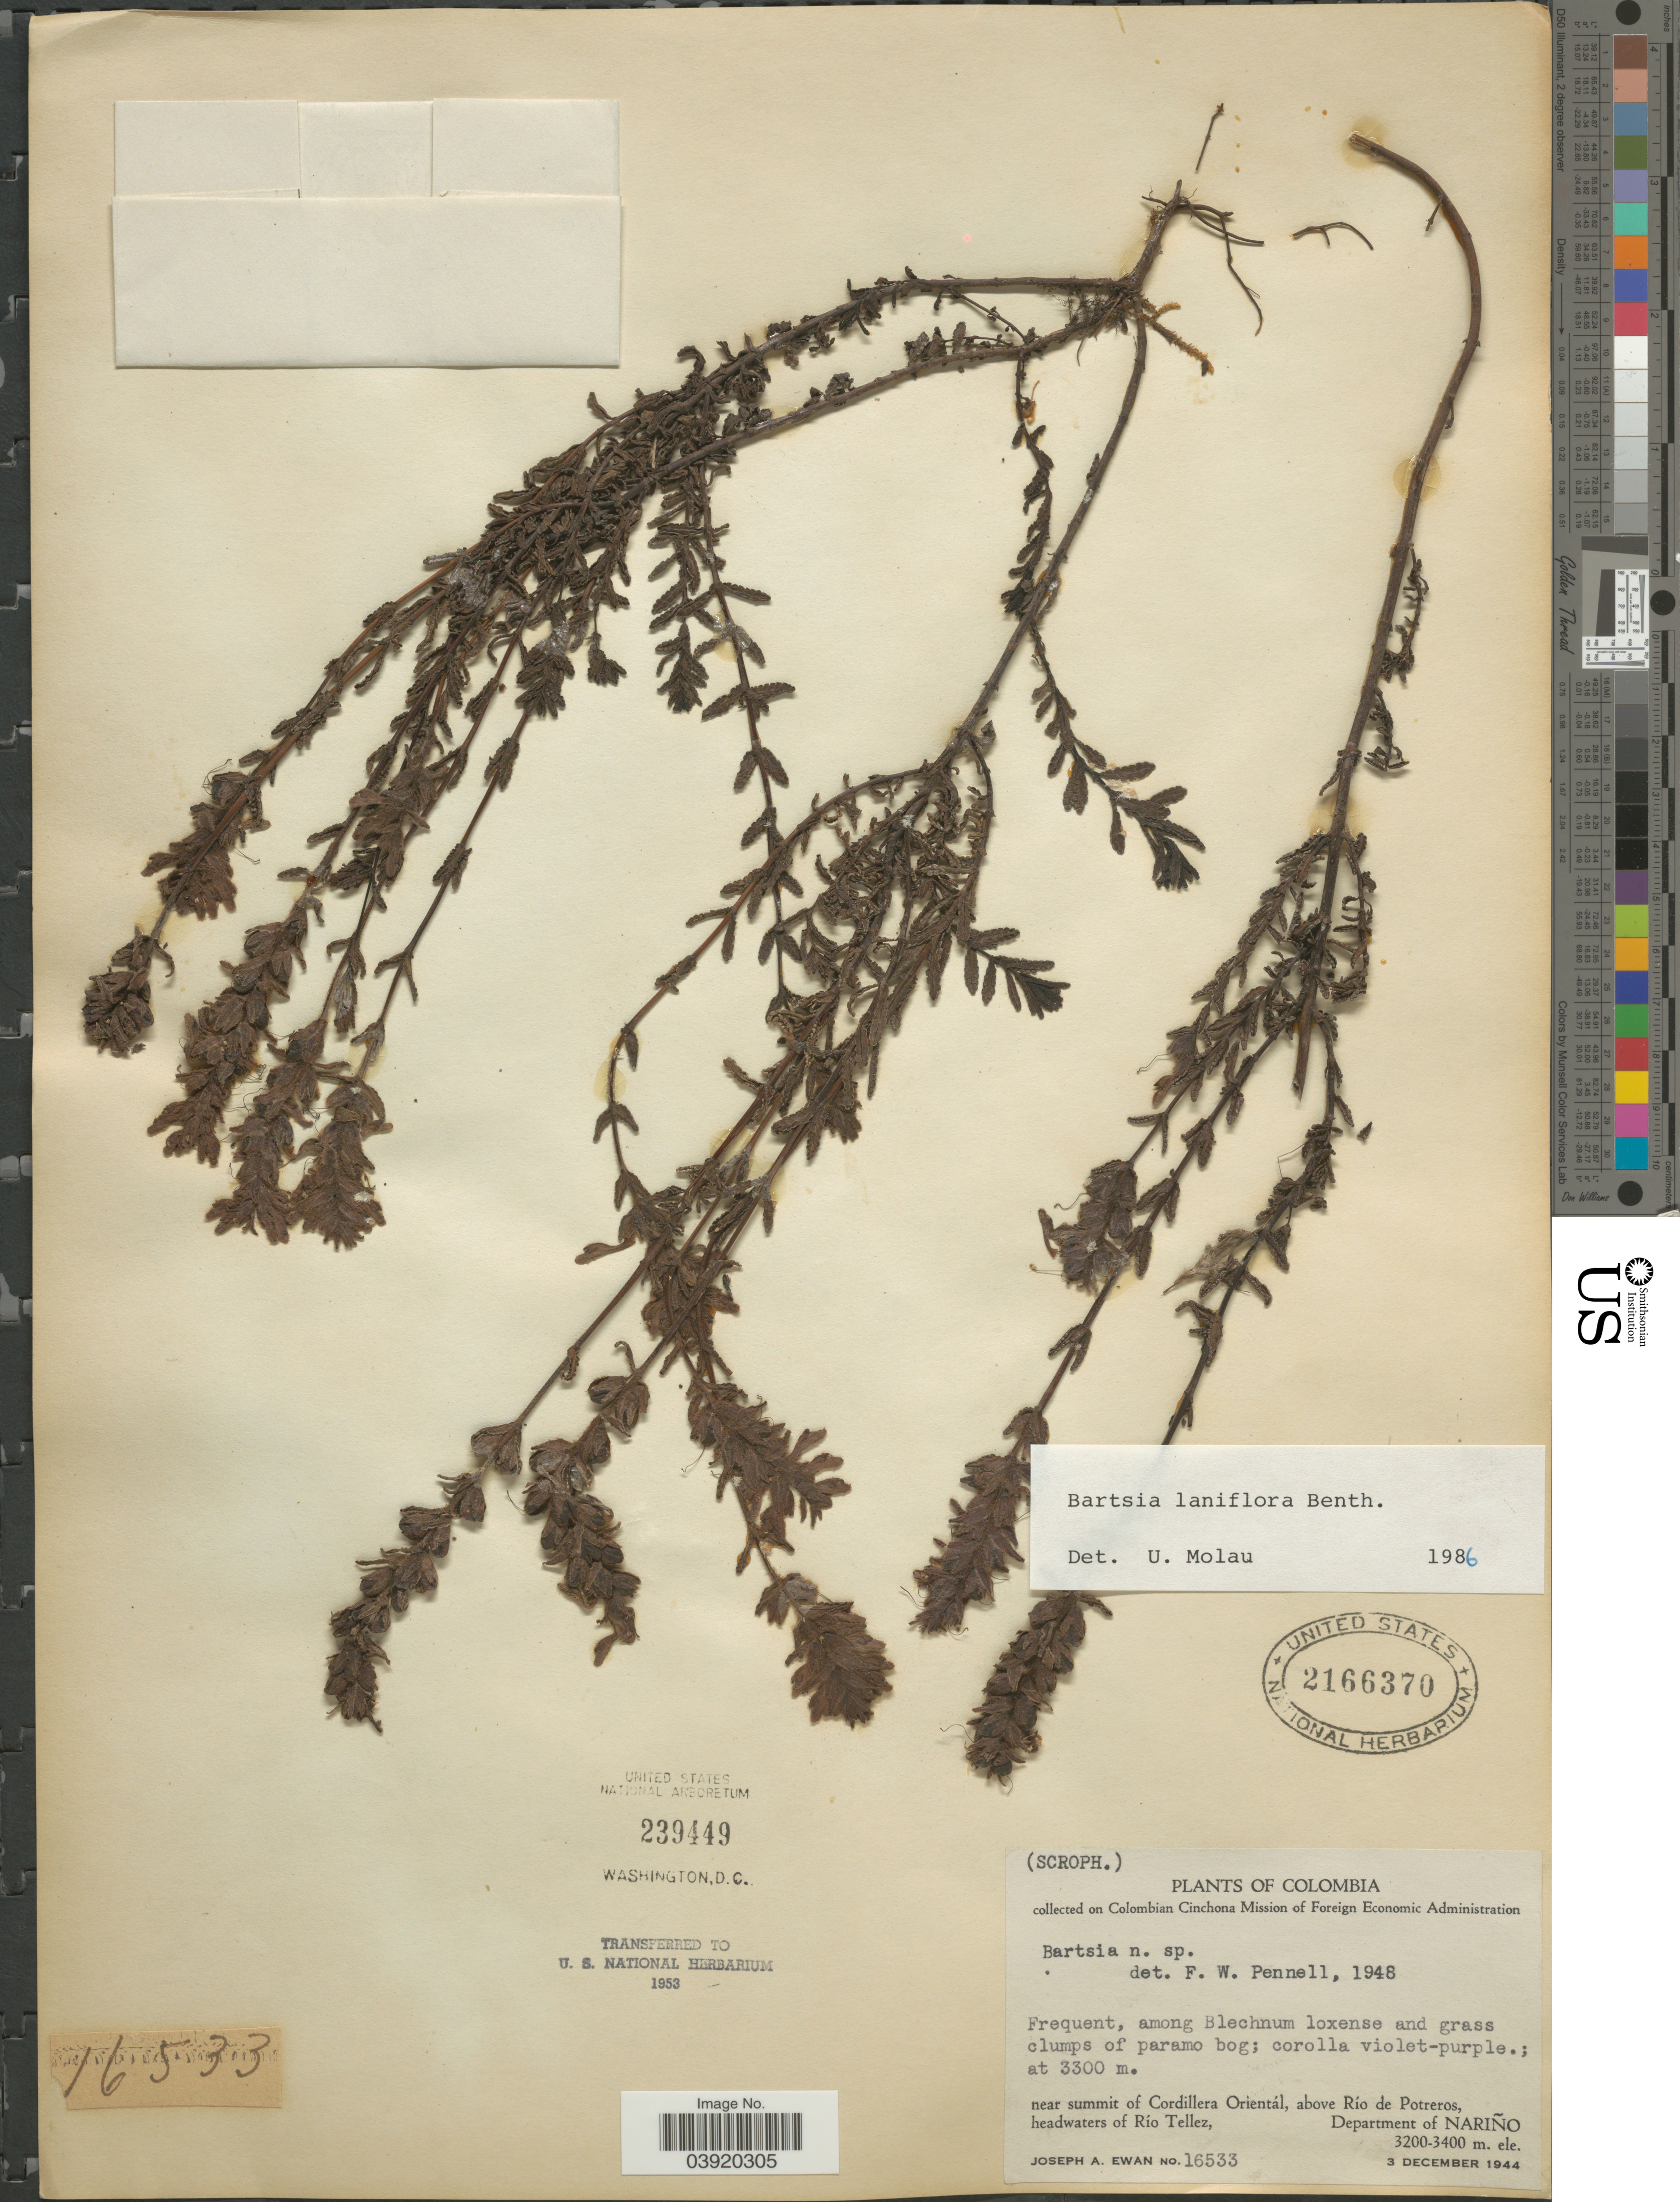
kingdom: Plantae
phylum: Tracheophyta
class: Magnoliopsida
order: Lamiales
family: Orobanchaceae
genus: Bartsia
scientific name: Bartsia laniflora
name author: Benth.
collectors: J. A. Ewan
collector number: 16533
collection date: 1944-12-03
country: Colombia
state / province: Nariño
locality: Near summit of Cordillera Orientál, above Río de Potreros, headwaters of Río Tellez, Department of Nariño.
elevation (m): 3300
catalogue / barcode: US 2166370